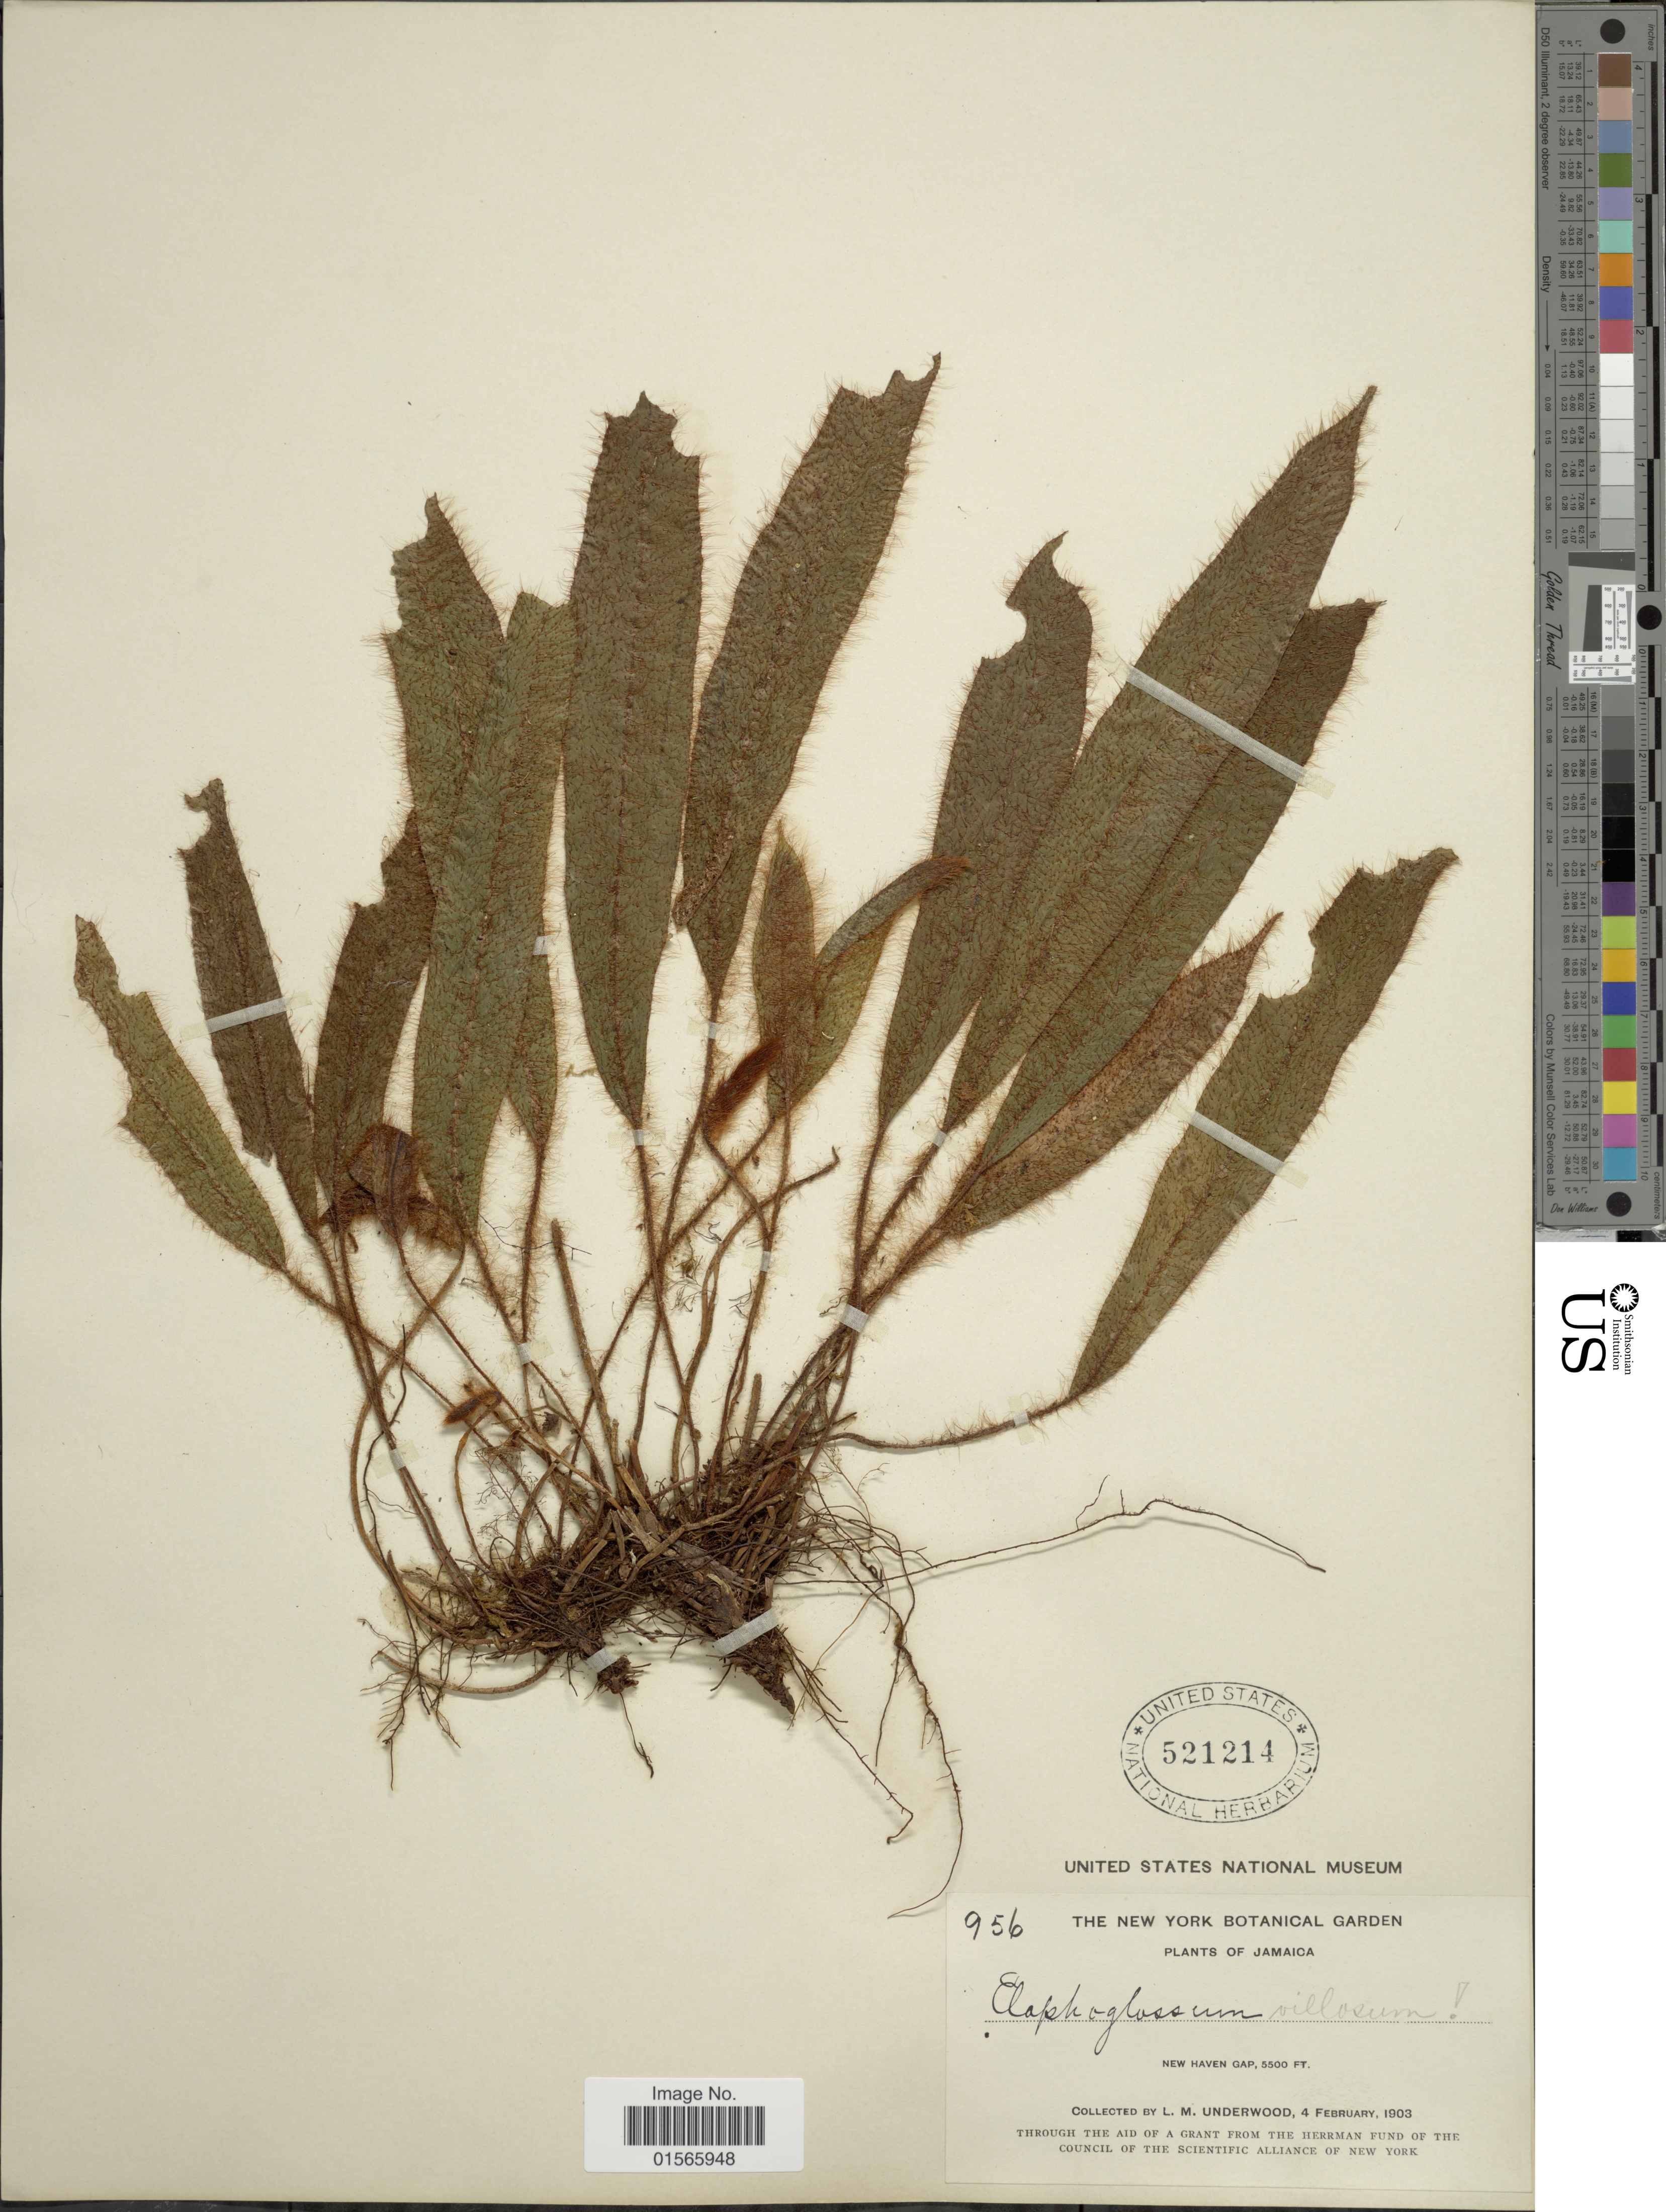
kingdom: Plantae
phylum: Tracheophyta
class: Polypodiopsida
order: Polypodiales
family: Dryopteridaceae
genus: Elaphoglossum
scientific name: Elaphoglossum villosum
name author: (Sw.) J. Sm.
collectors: L. M. Underwood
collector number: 956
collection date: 1903-02-04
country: Jamaica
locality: New Haven Gap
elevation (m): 1676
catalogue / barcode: US 521214